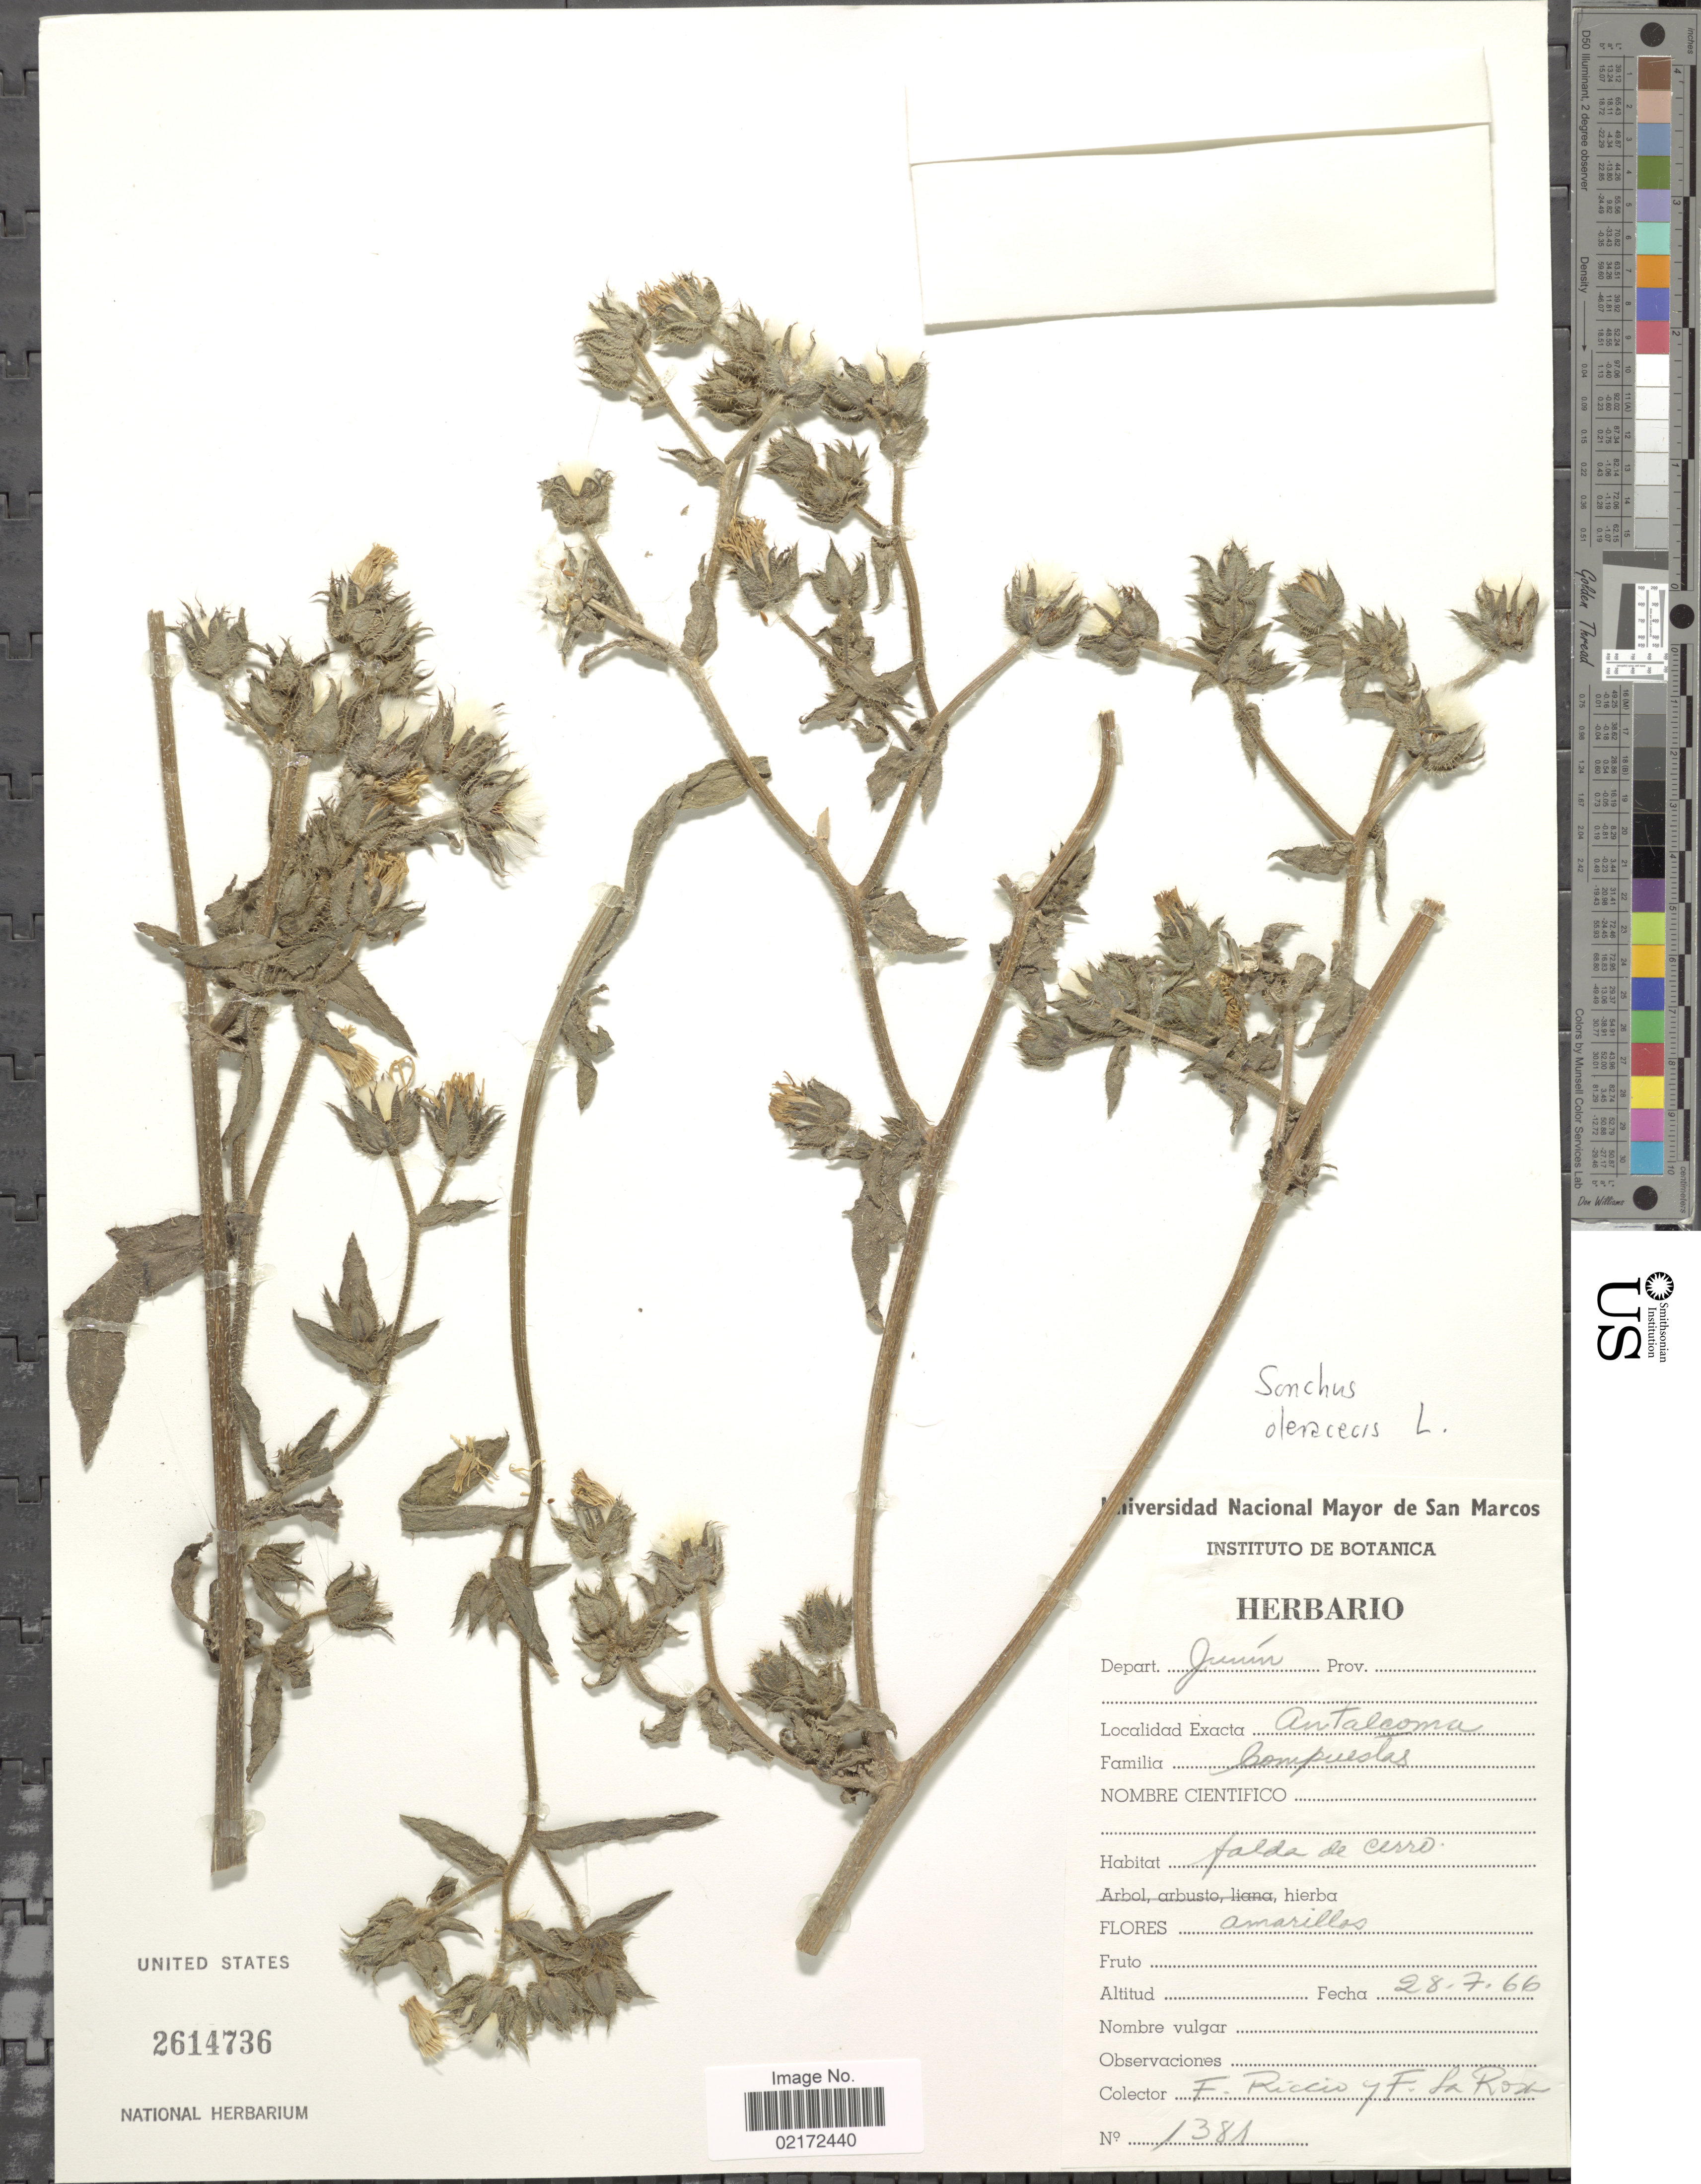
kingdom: Plantae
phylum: Tracheophyta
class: Magnoliopsida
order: Asterales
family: Asteraceae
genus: Sonchus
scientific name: Sonchus oleraceus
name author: L.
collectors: F. Riccio & F. La Rosa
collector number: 1381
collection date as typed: Transcribed d/m/y: 28/7/66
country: Peru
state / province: Junín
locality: Depart. Junín. Antalcoma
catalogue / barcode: US 2614736